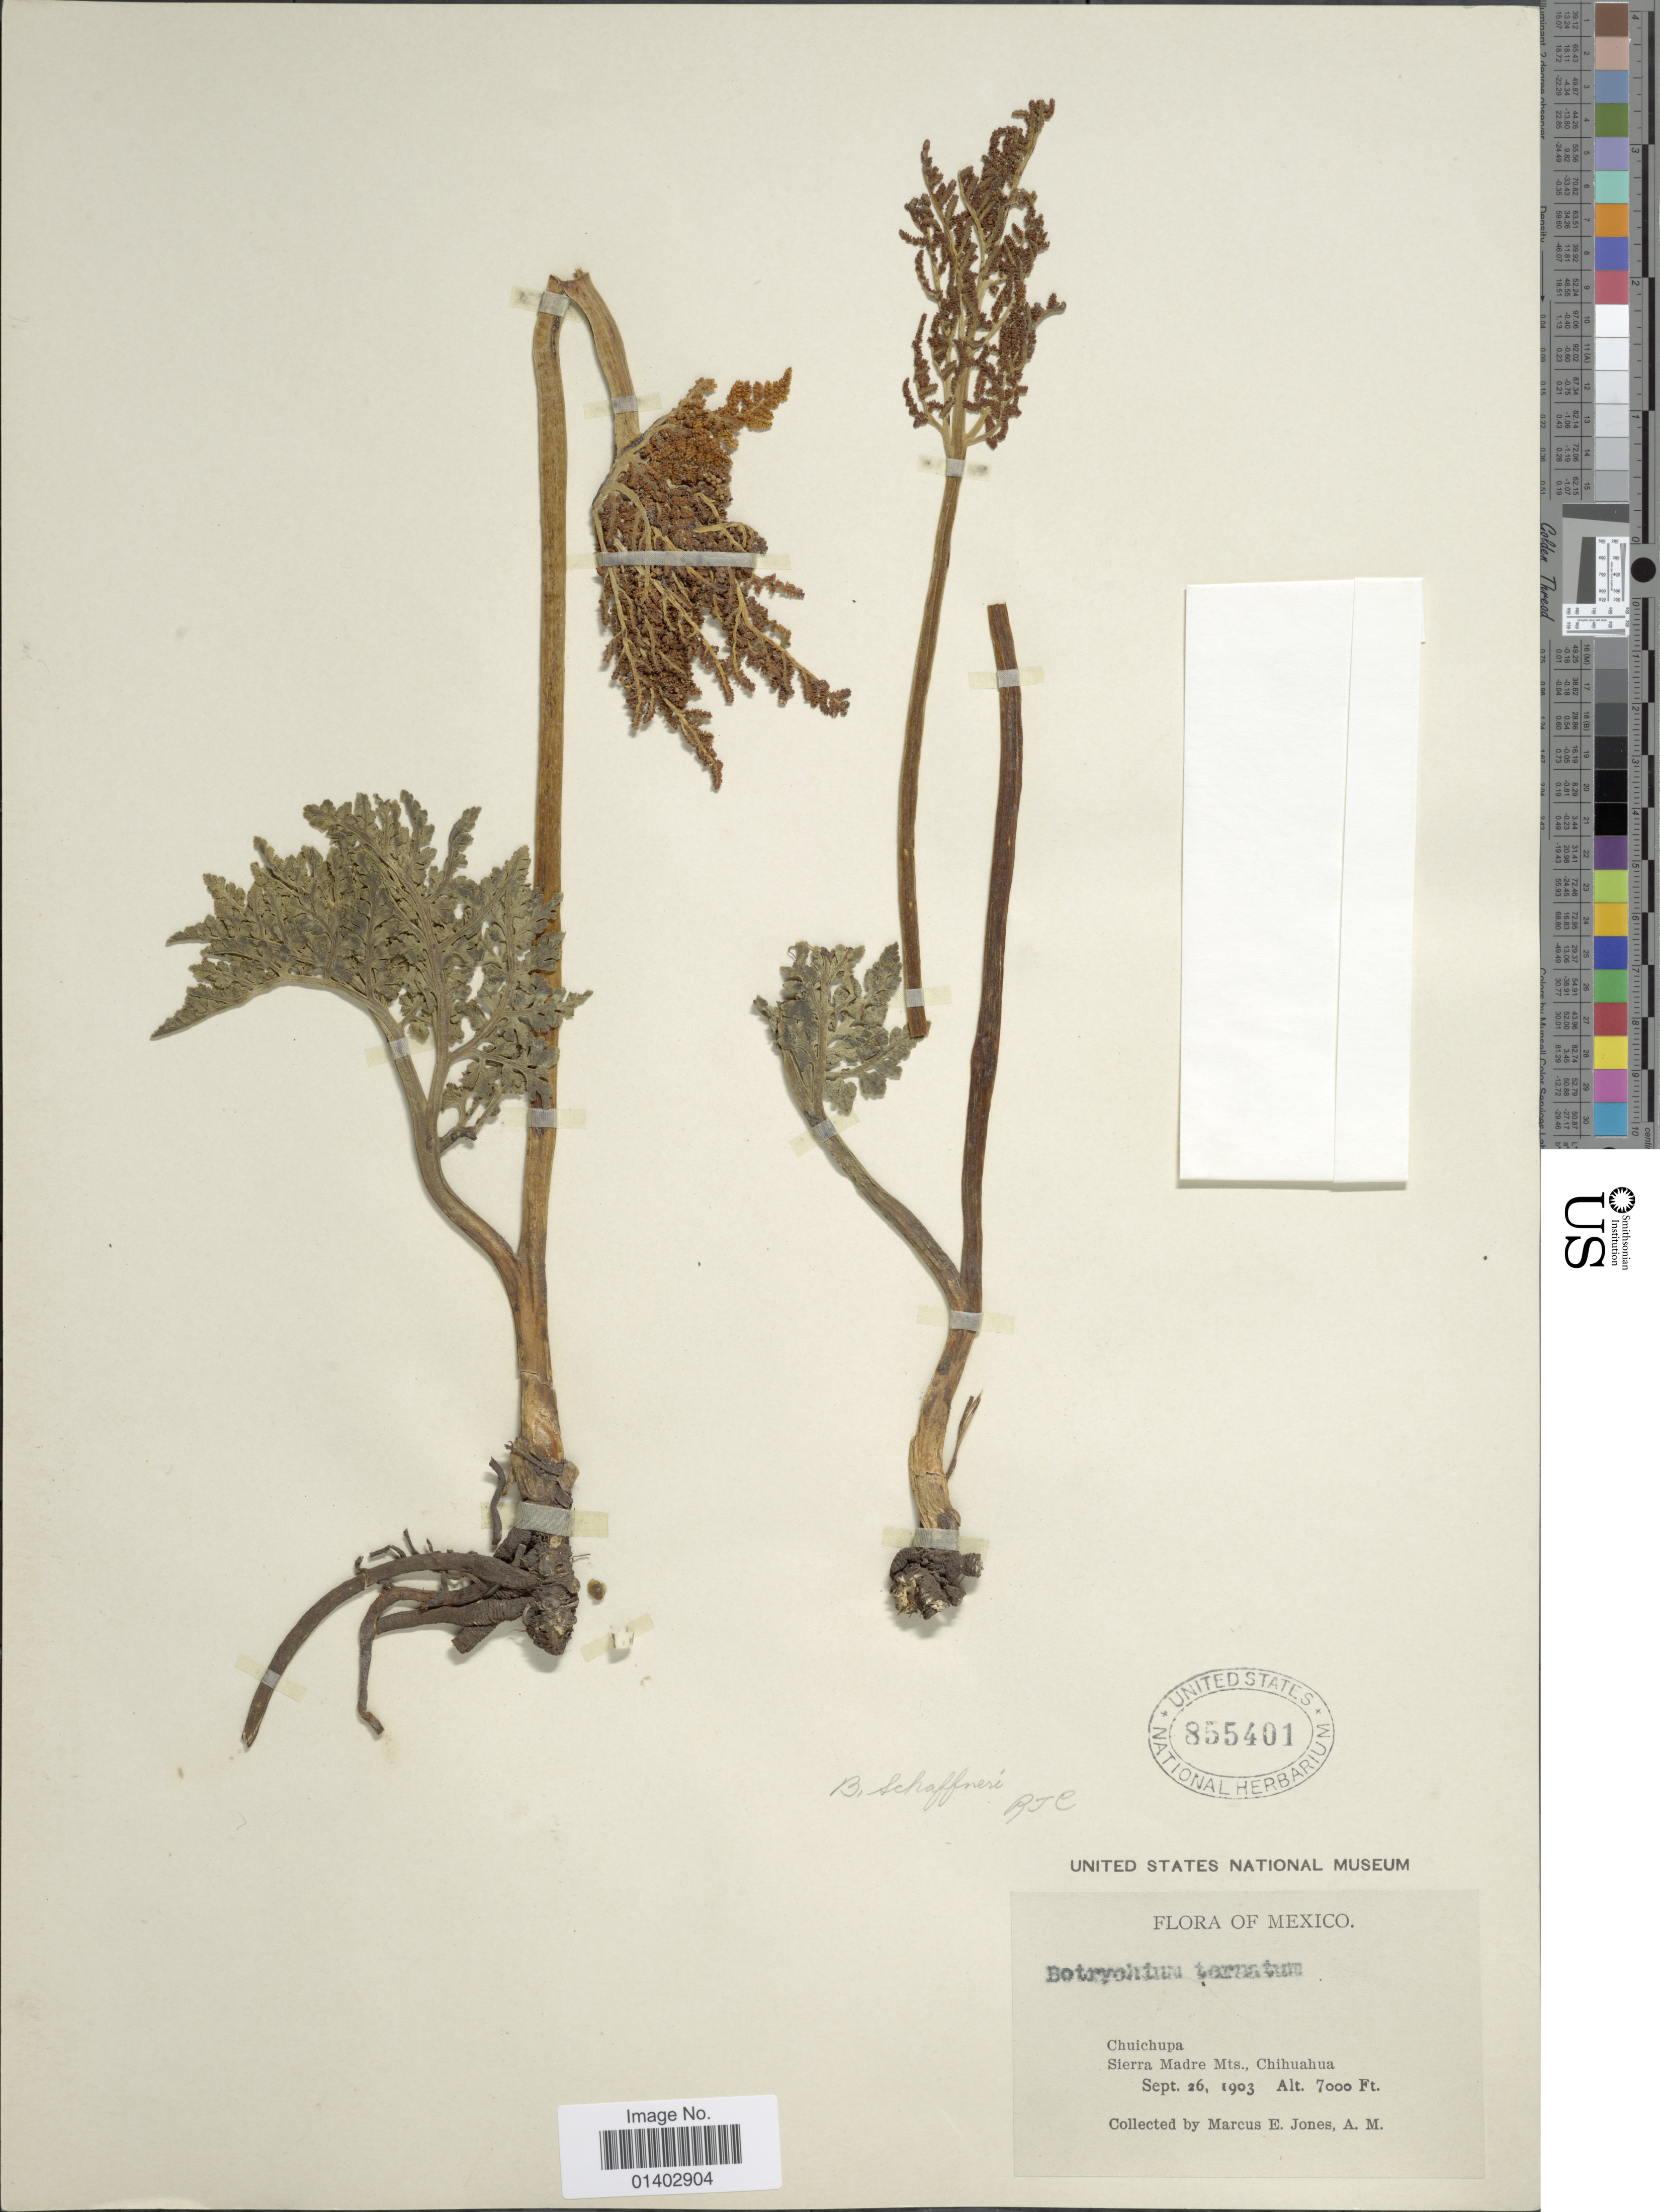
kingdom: Plantae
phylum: Tracheophyta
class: Polypodiopsida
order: Ophioglossales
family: Ophioglossaceae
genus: Botrychium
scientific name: Botrychium schaffneri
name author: Underw.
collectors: M. E. Jones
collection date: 1903-09-26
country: Mexico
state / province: Chihuahua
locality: Chuichupa, Sierra Madre Mts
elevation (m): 2134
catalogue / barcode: US 855401